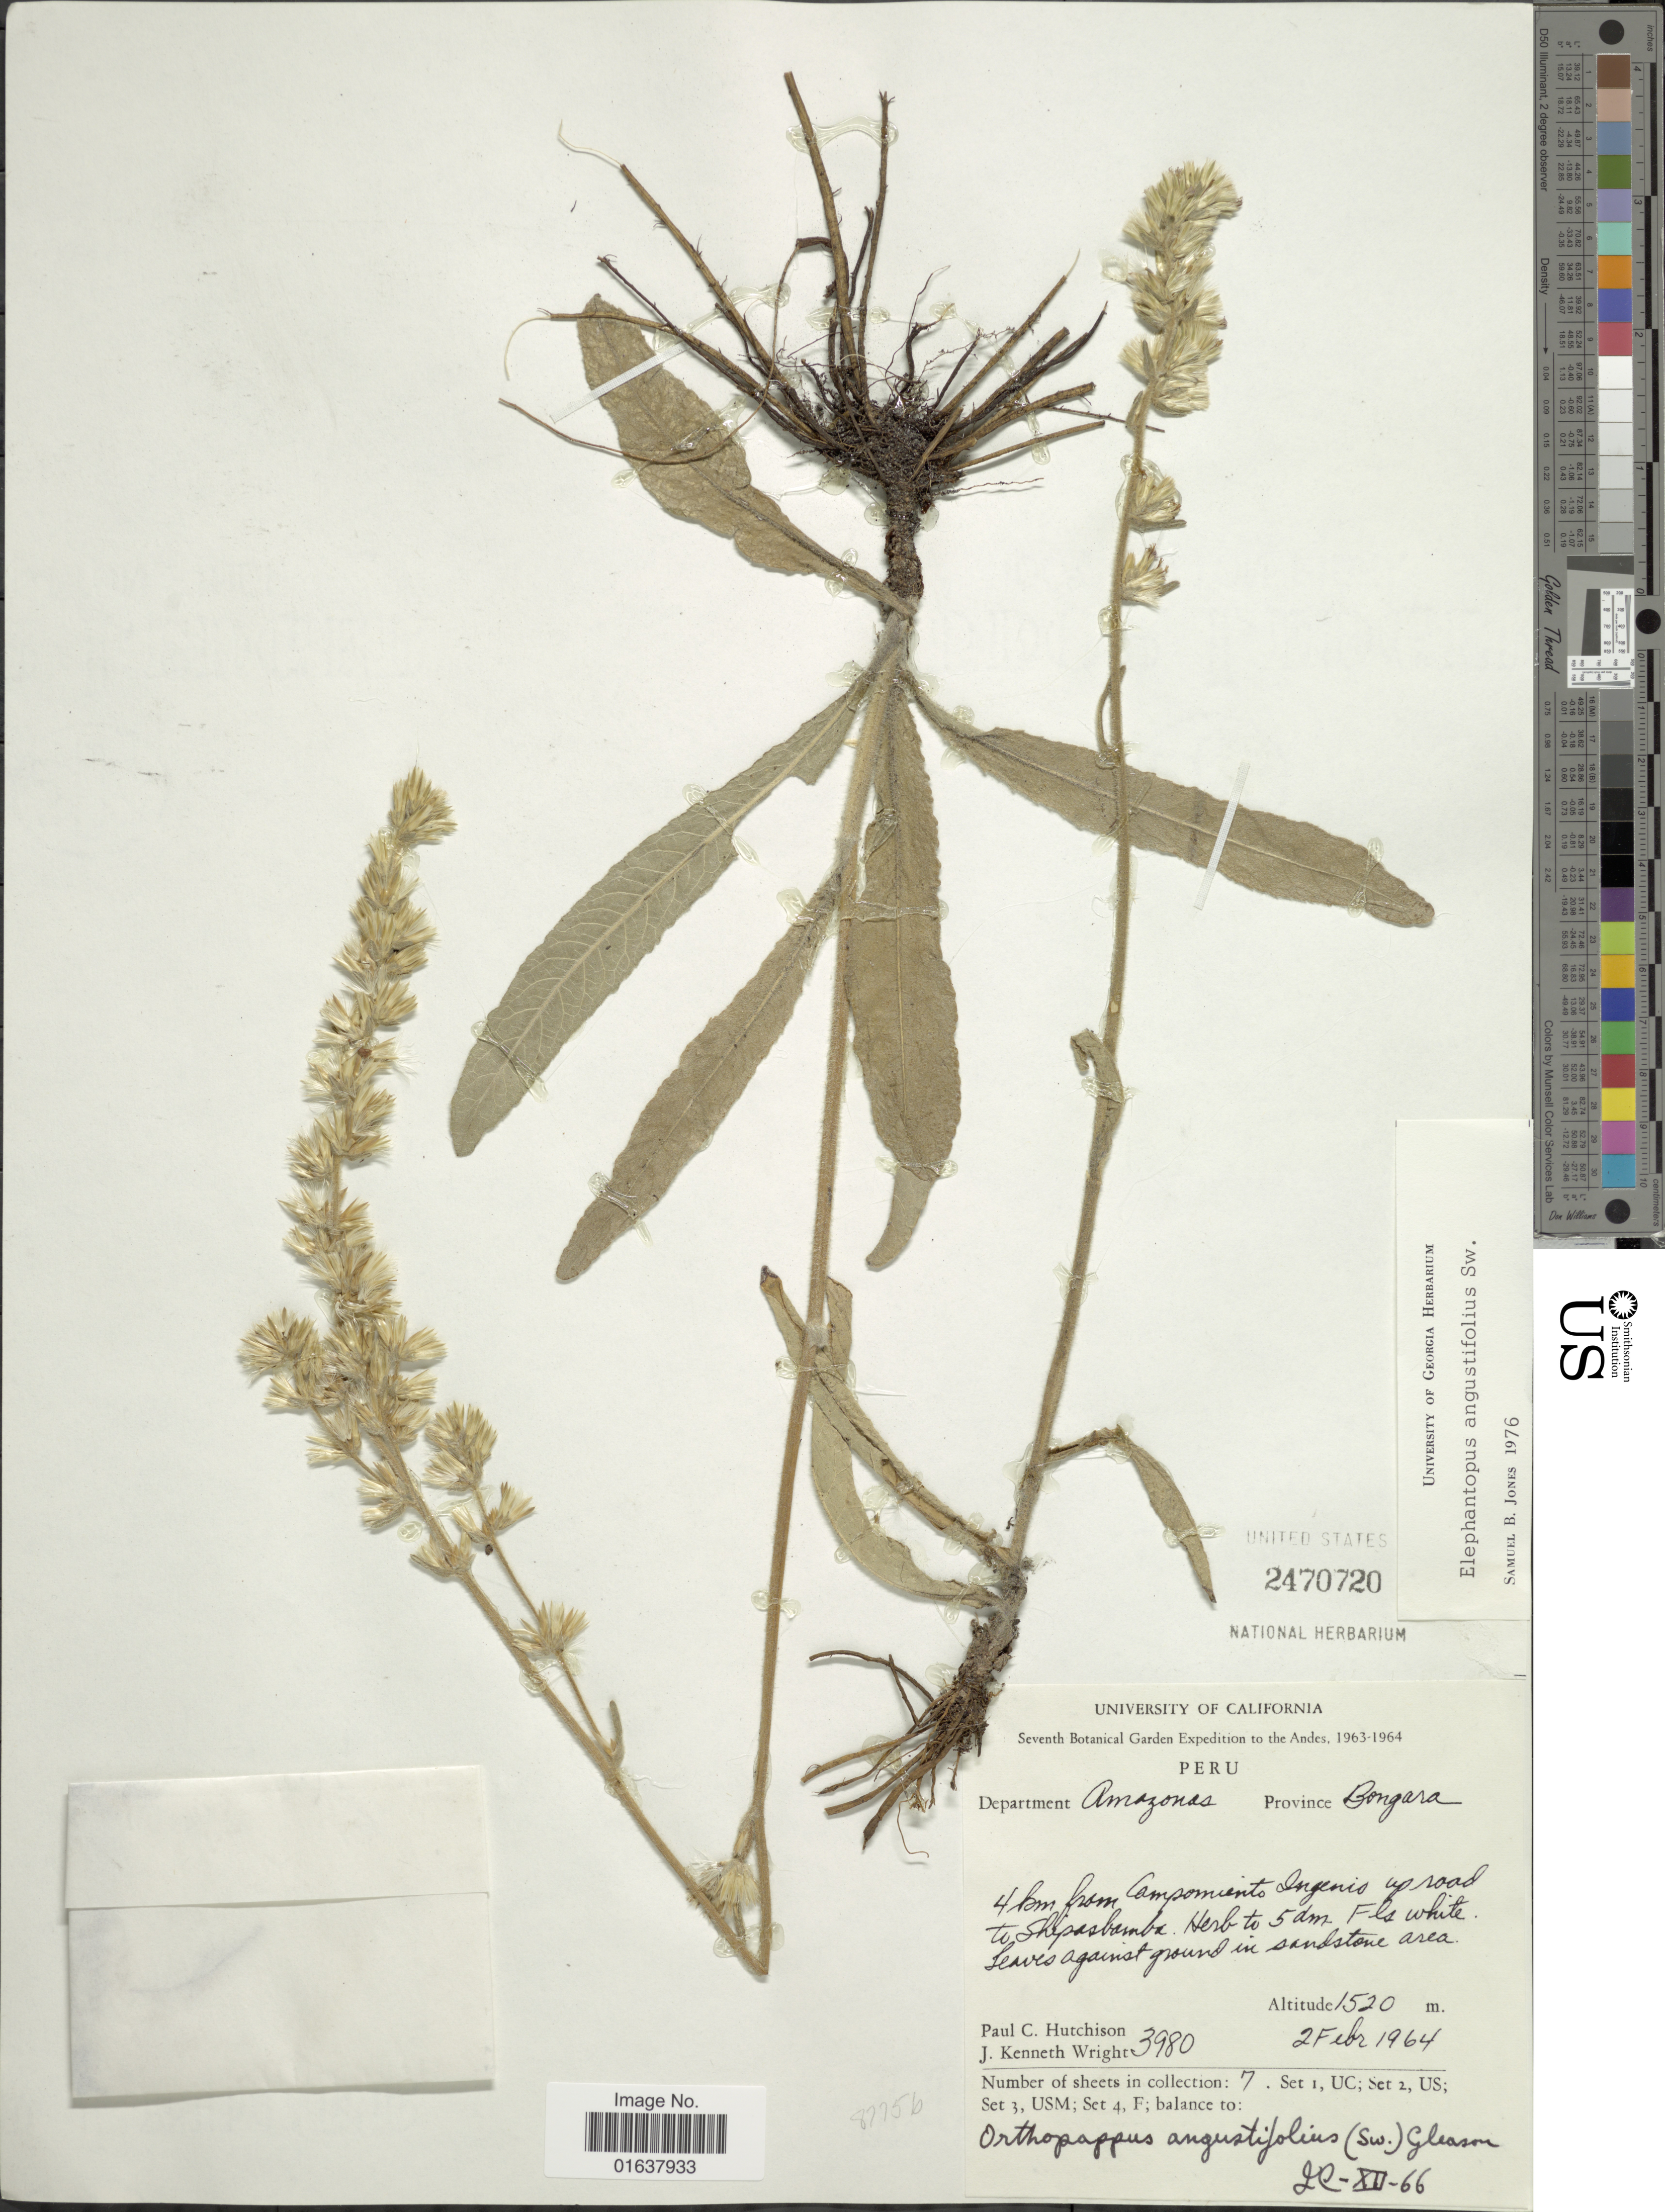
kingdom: Plantae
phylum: Tracheophyta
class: Magnoliopsida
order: Asterales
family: Asteraceae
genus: Orthopappus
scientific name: Orthopappus angustifolius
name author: (Sw.) Gleason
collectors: P. C. Hutchison & J. K. Wright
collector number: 3980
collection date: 1964-02-02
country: Peru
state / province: Amazonas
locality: Province Bongara. 4 km from Campomiento Ingenio up road to Shipasbambe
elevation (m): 1520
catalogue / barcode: US 2470720